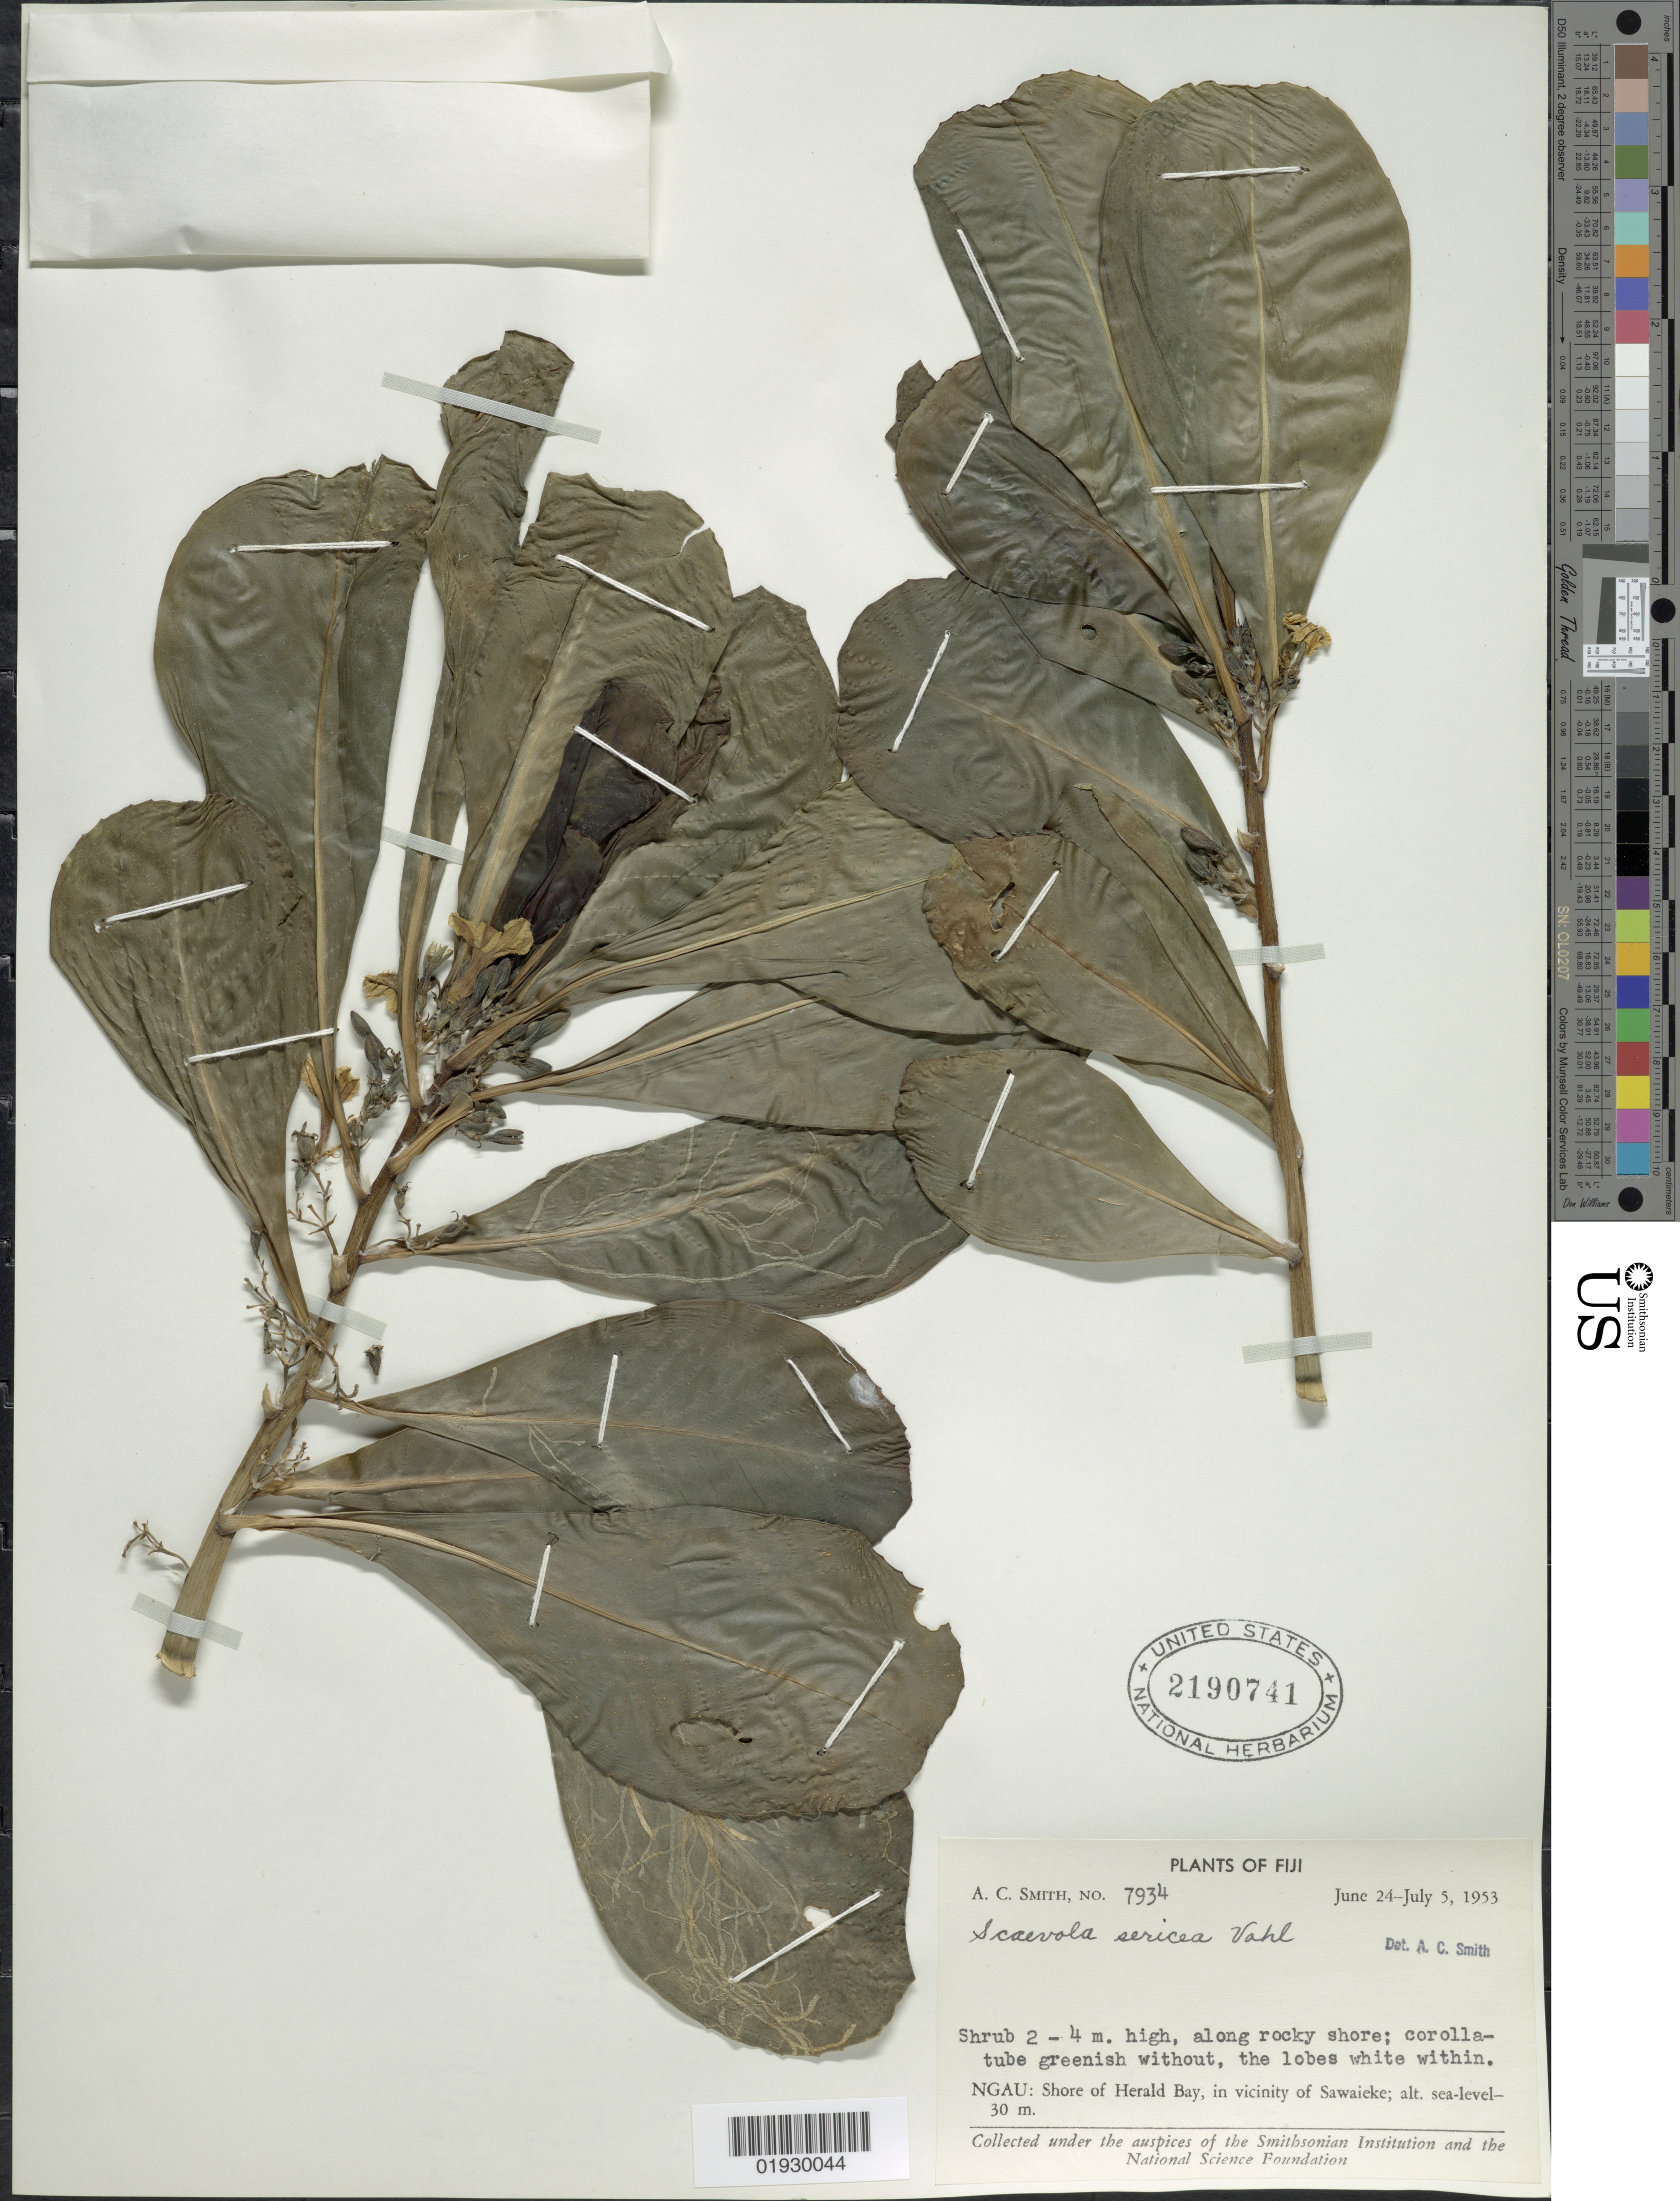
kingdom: Plantae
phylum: Tracheophyta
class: Magnoliopsida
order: Asterales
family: Goodeniaceae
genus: Scaevola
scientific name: Scaevola taccada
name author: (Gaertn.) Roxb.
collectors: A. C. Smith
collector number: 7934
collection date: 1953-06-24/1953-07-05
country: Fiji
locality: Ngau, Shore of Herald Bay, in vicinity of Sawaieke.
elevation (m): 0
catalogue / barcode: US 2190741